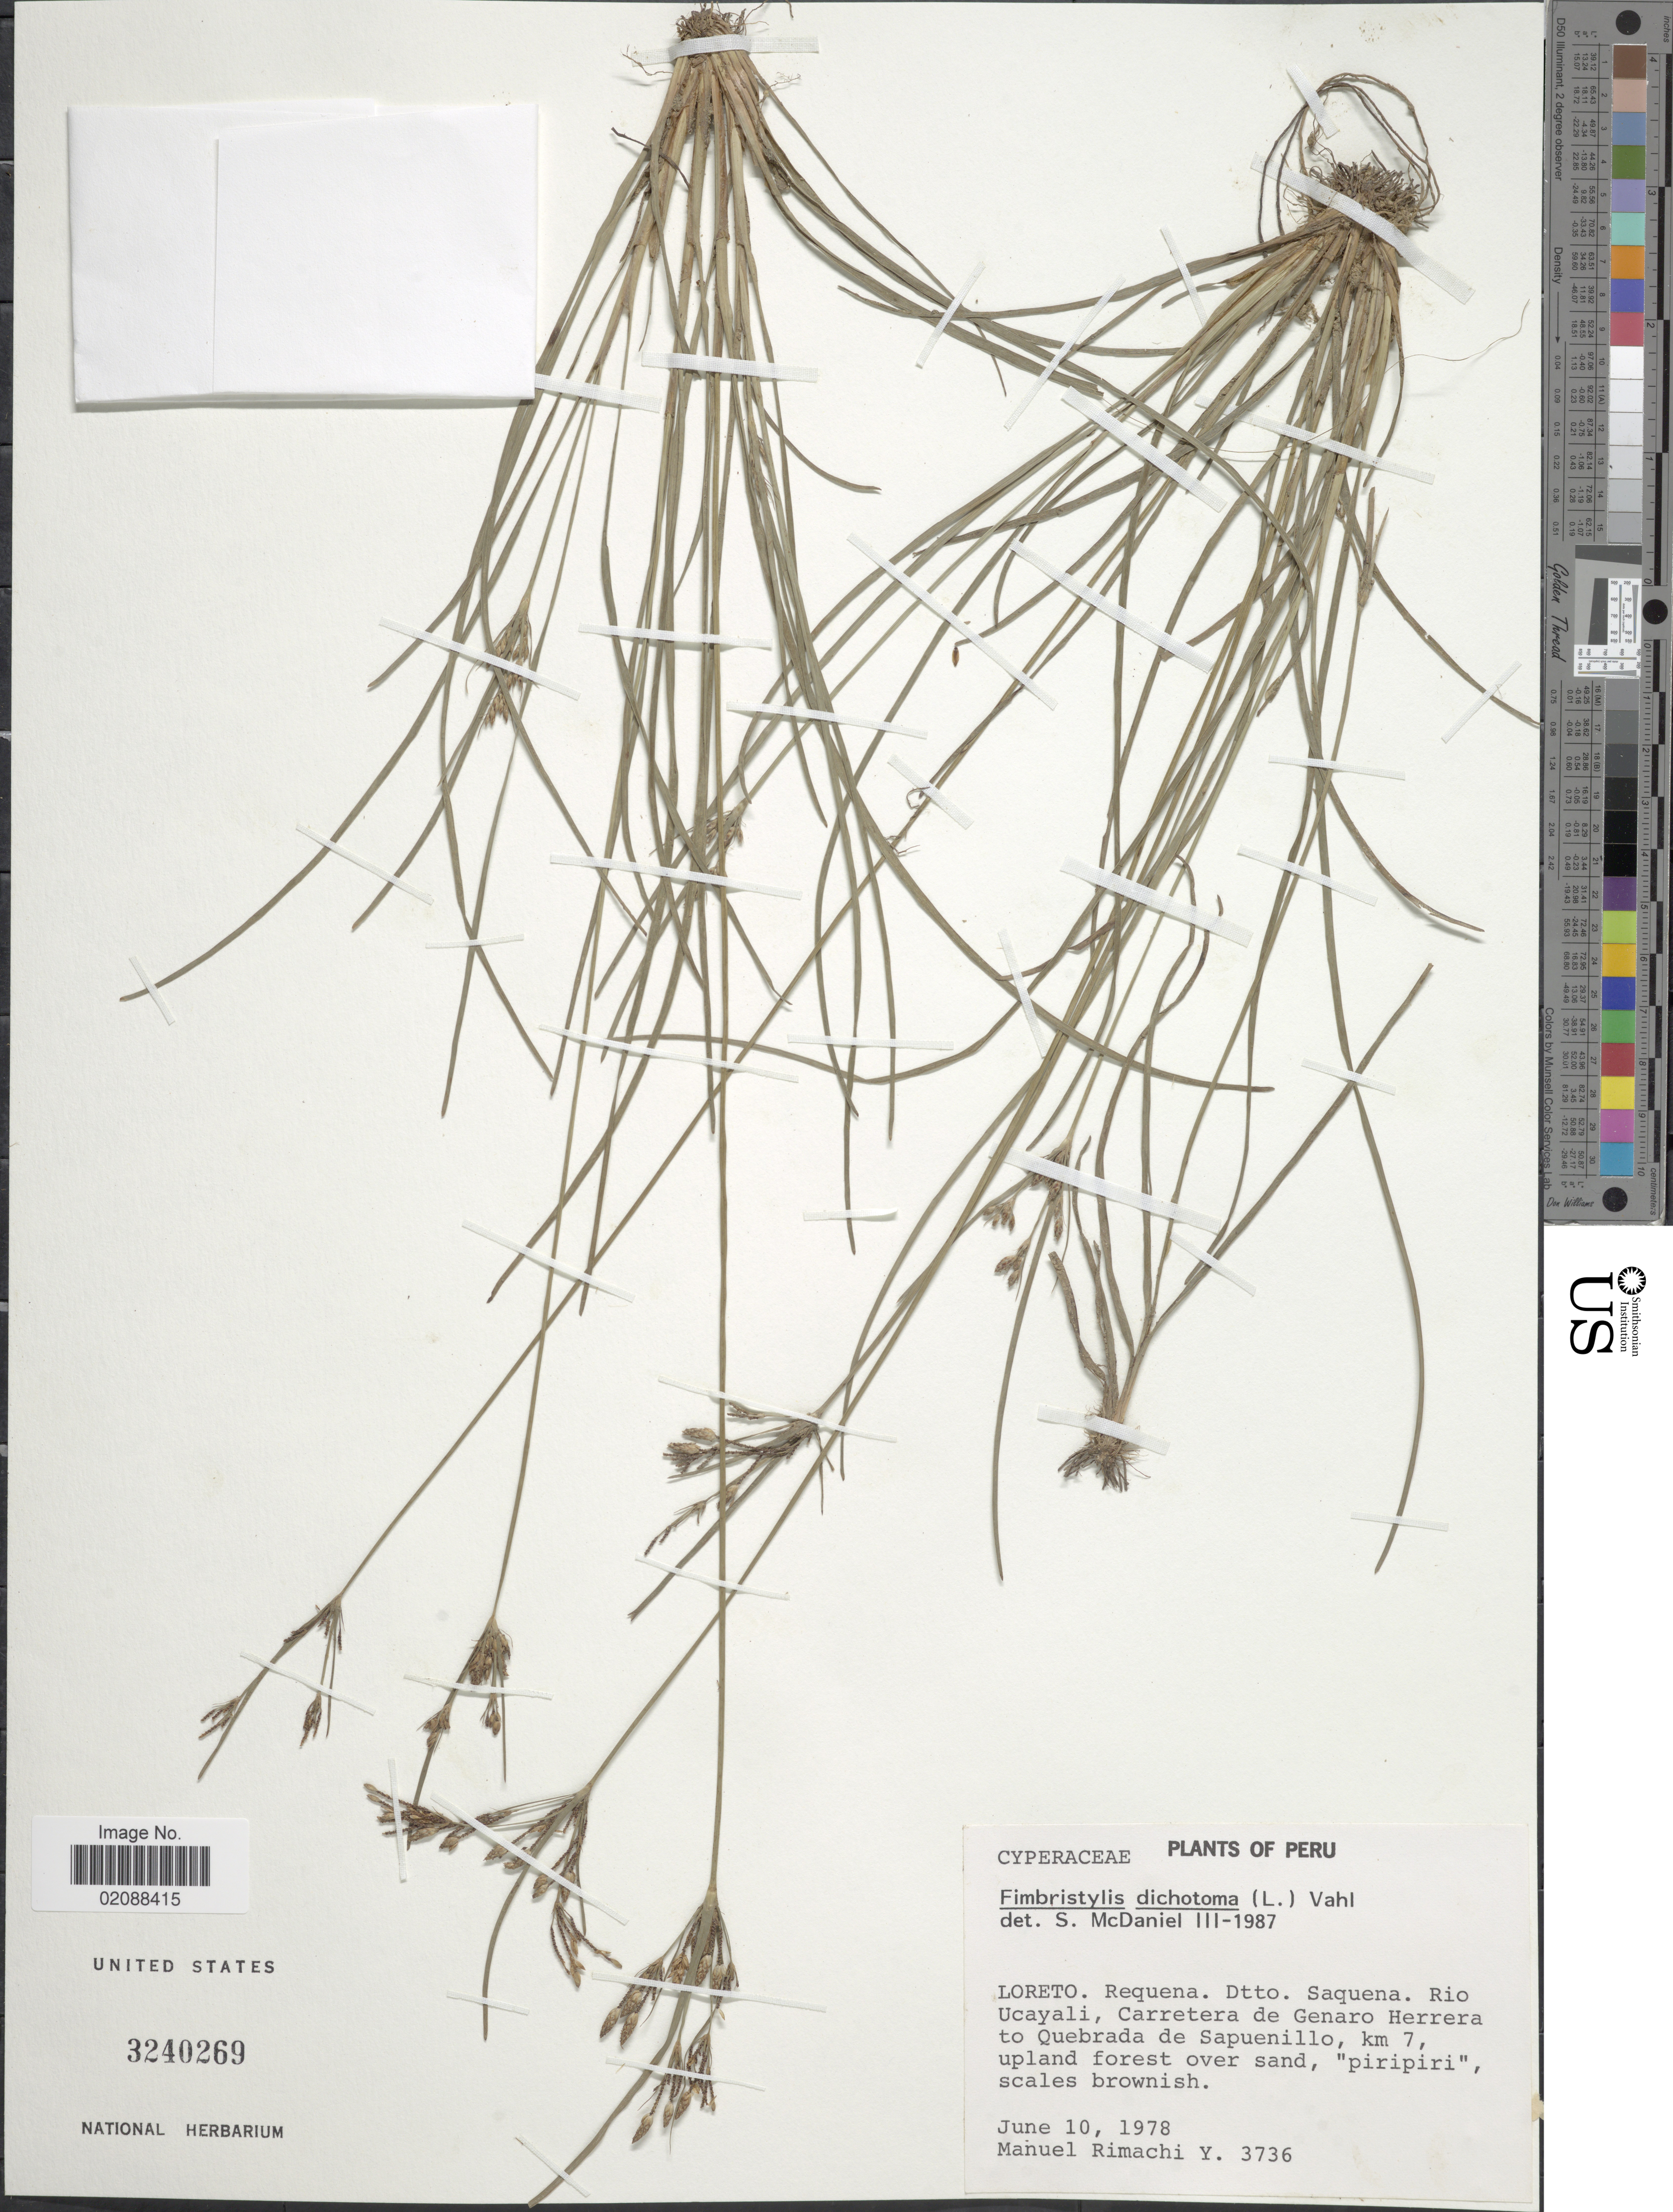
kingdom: Plantae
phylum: Tracheophyta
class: Liliopsida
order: Poales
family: Cyperaceae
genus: Fimbristylis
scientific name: Fimbristylis dichotoma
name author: (L.) Vahl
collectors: M. Rimachi Y.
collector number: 3736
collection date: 1978-06-10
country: Peru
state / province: Loreto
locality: Requena. Dtto. Saquena. Rio Ucayali, Carretera de Genaro Herrera to Quebrada de Sapuenillo, km 7, upland forest over sand, "piripiri"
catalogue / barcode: US 3240269